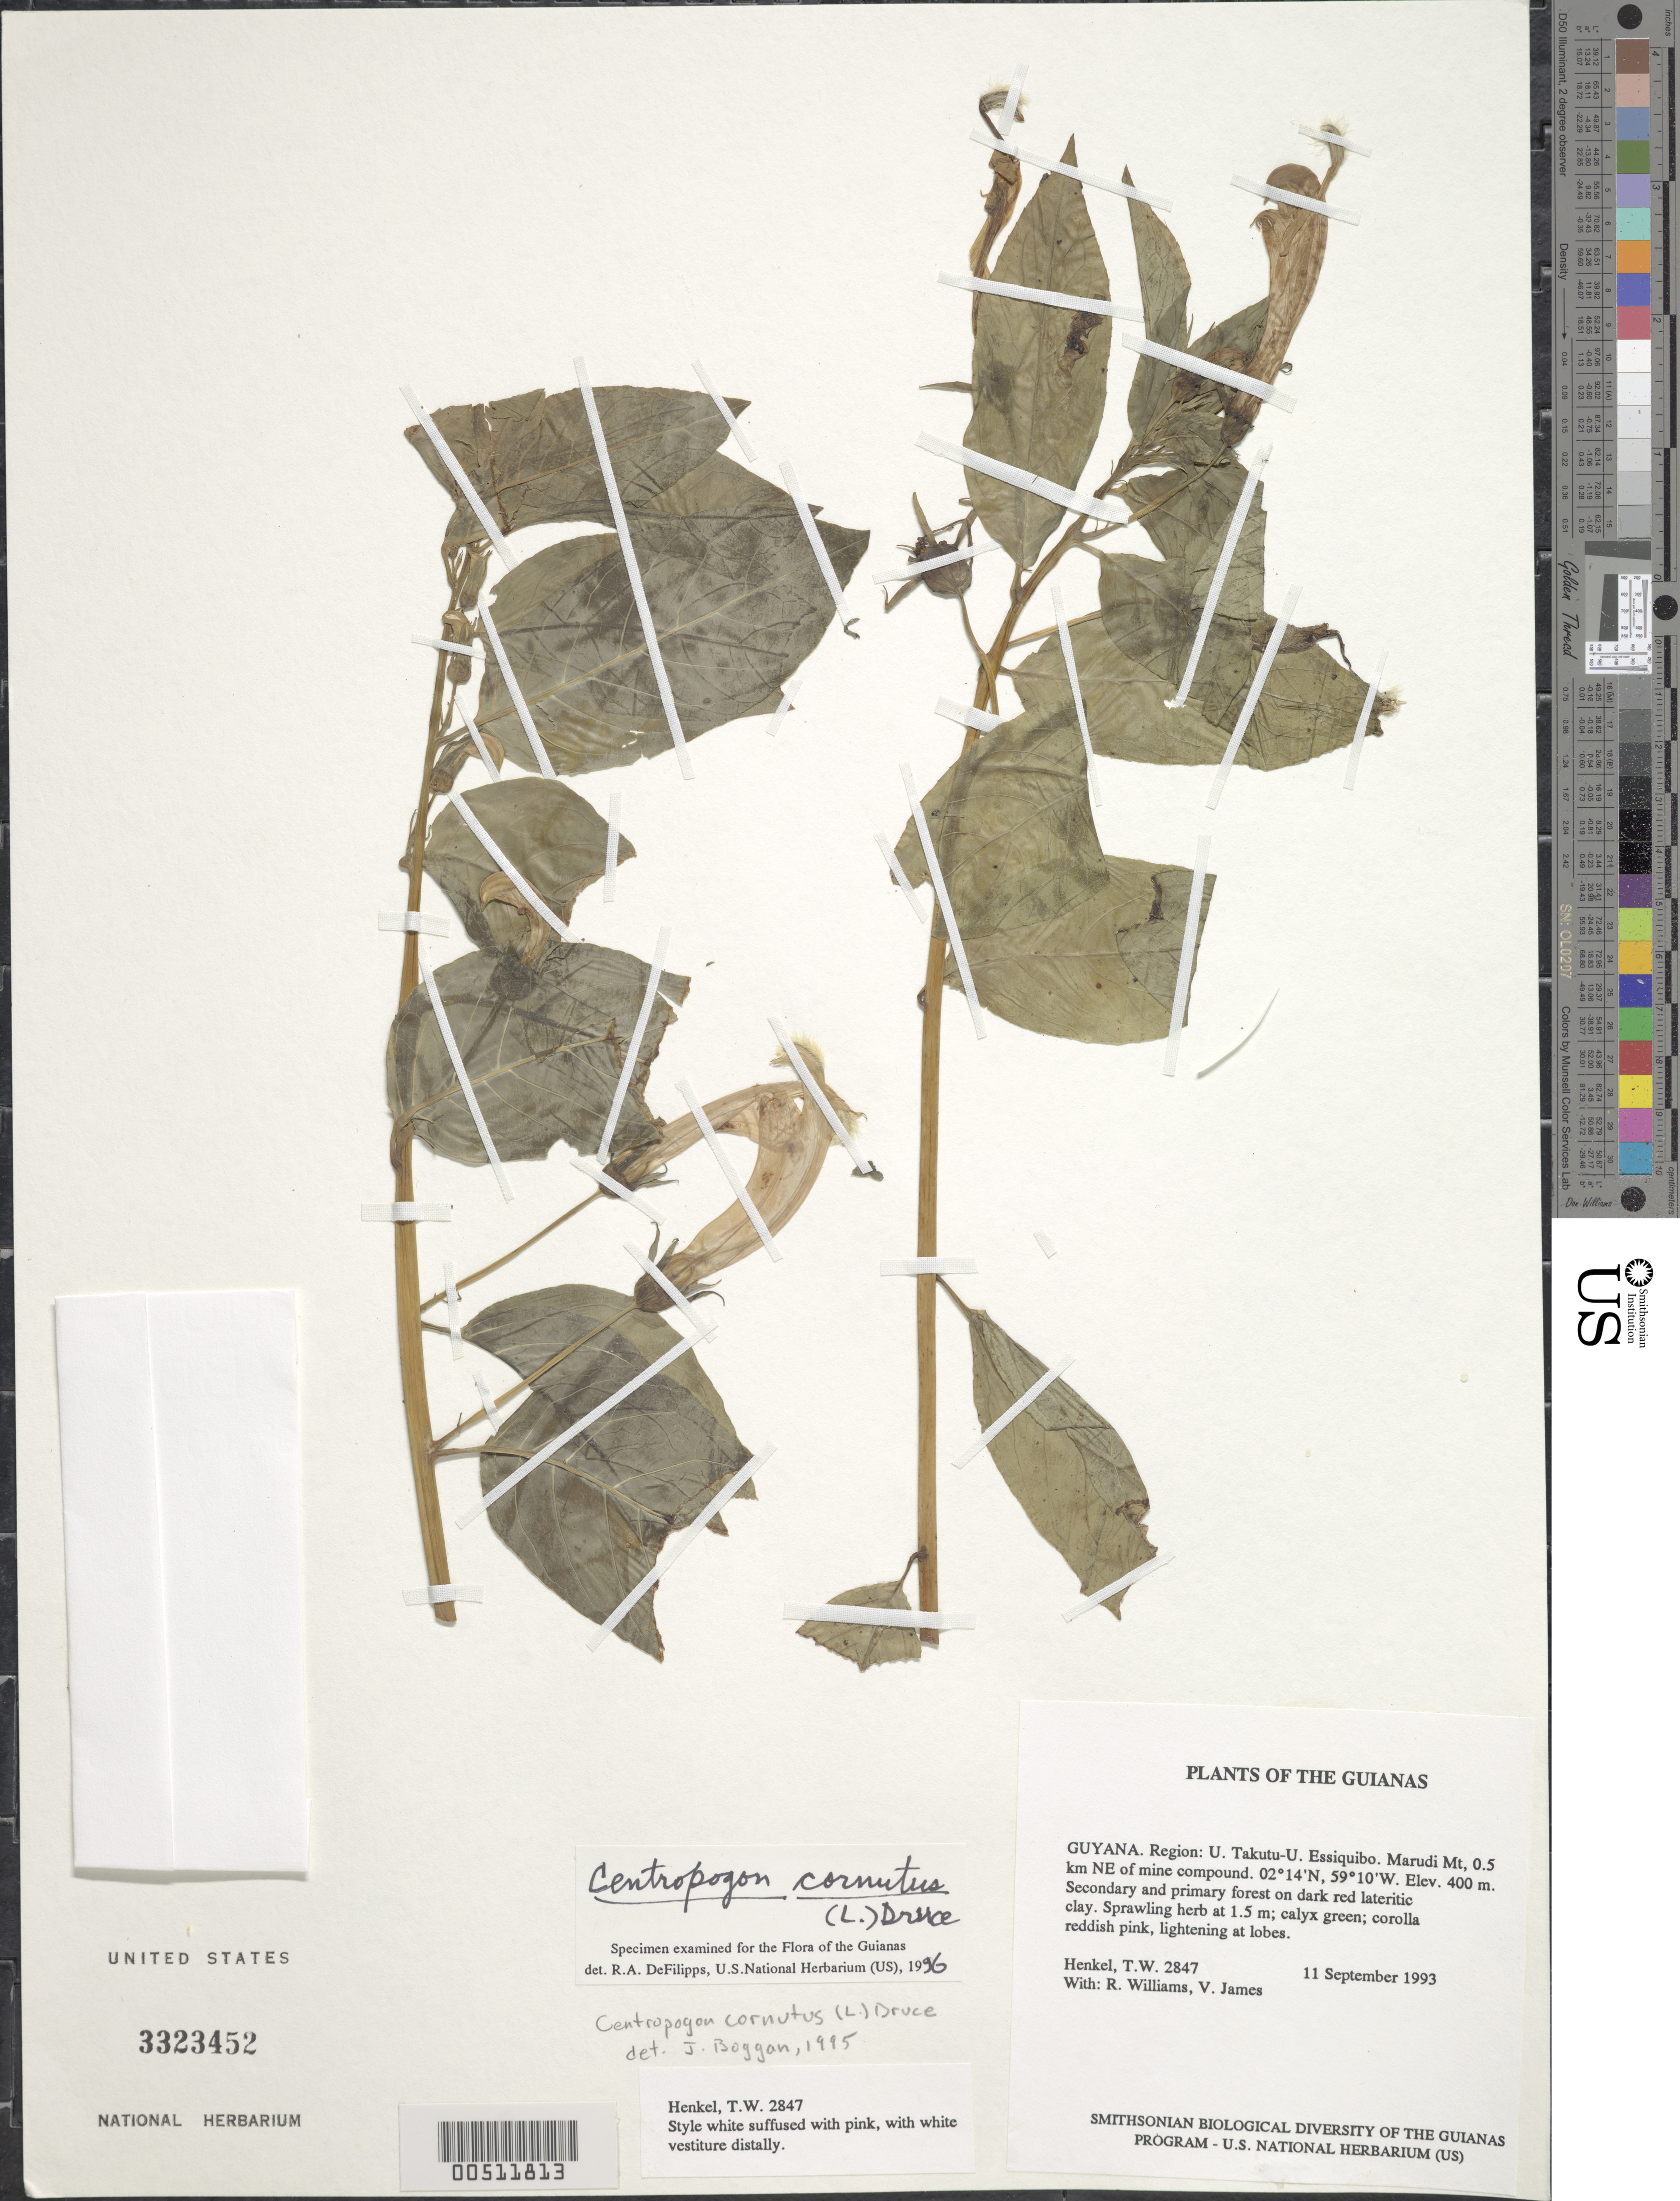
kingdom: Plantae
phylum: Tracheophyta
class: Magnoliopsida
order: Asterales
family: Campanulaceae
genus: Centropogon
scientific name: Centropogon cornutus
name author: (L.) Druce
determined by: DeFilipps, R. A.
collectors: T. Henkel, R. Williams & V. James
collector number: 2847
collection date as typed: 11 September 1993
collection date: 1993-09-11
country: Guyana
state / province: U. Takutu-U. Essequibo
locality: Marudi Mt, 0.5 km NE of mine compound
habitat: Secondary and primary forest on dark red lateritic clay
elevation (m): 400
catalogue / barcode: US 3323452